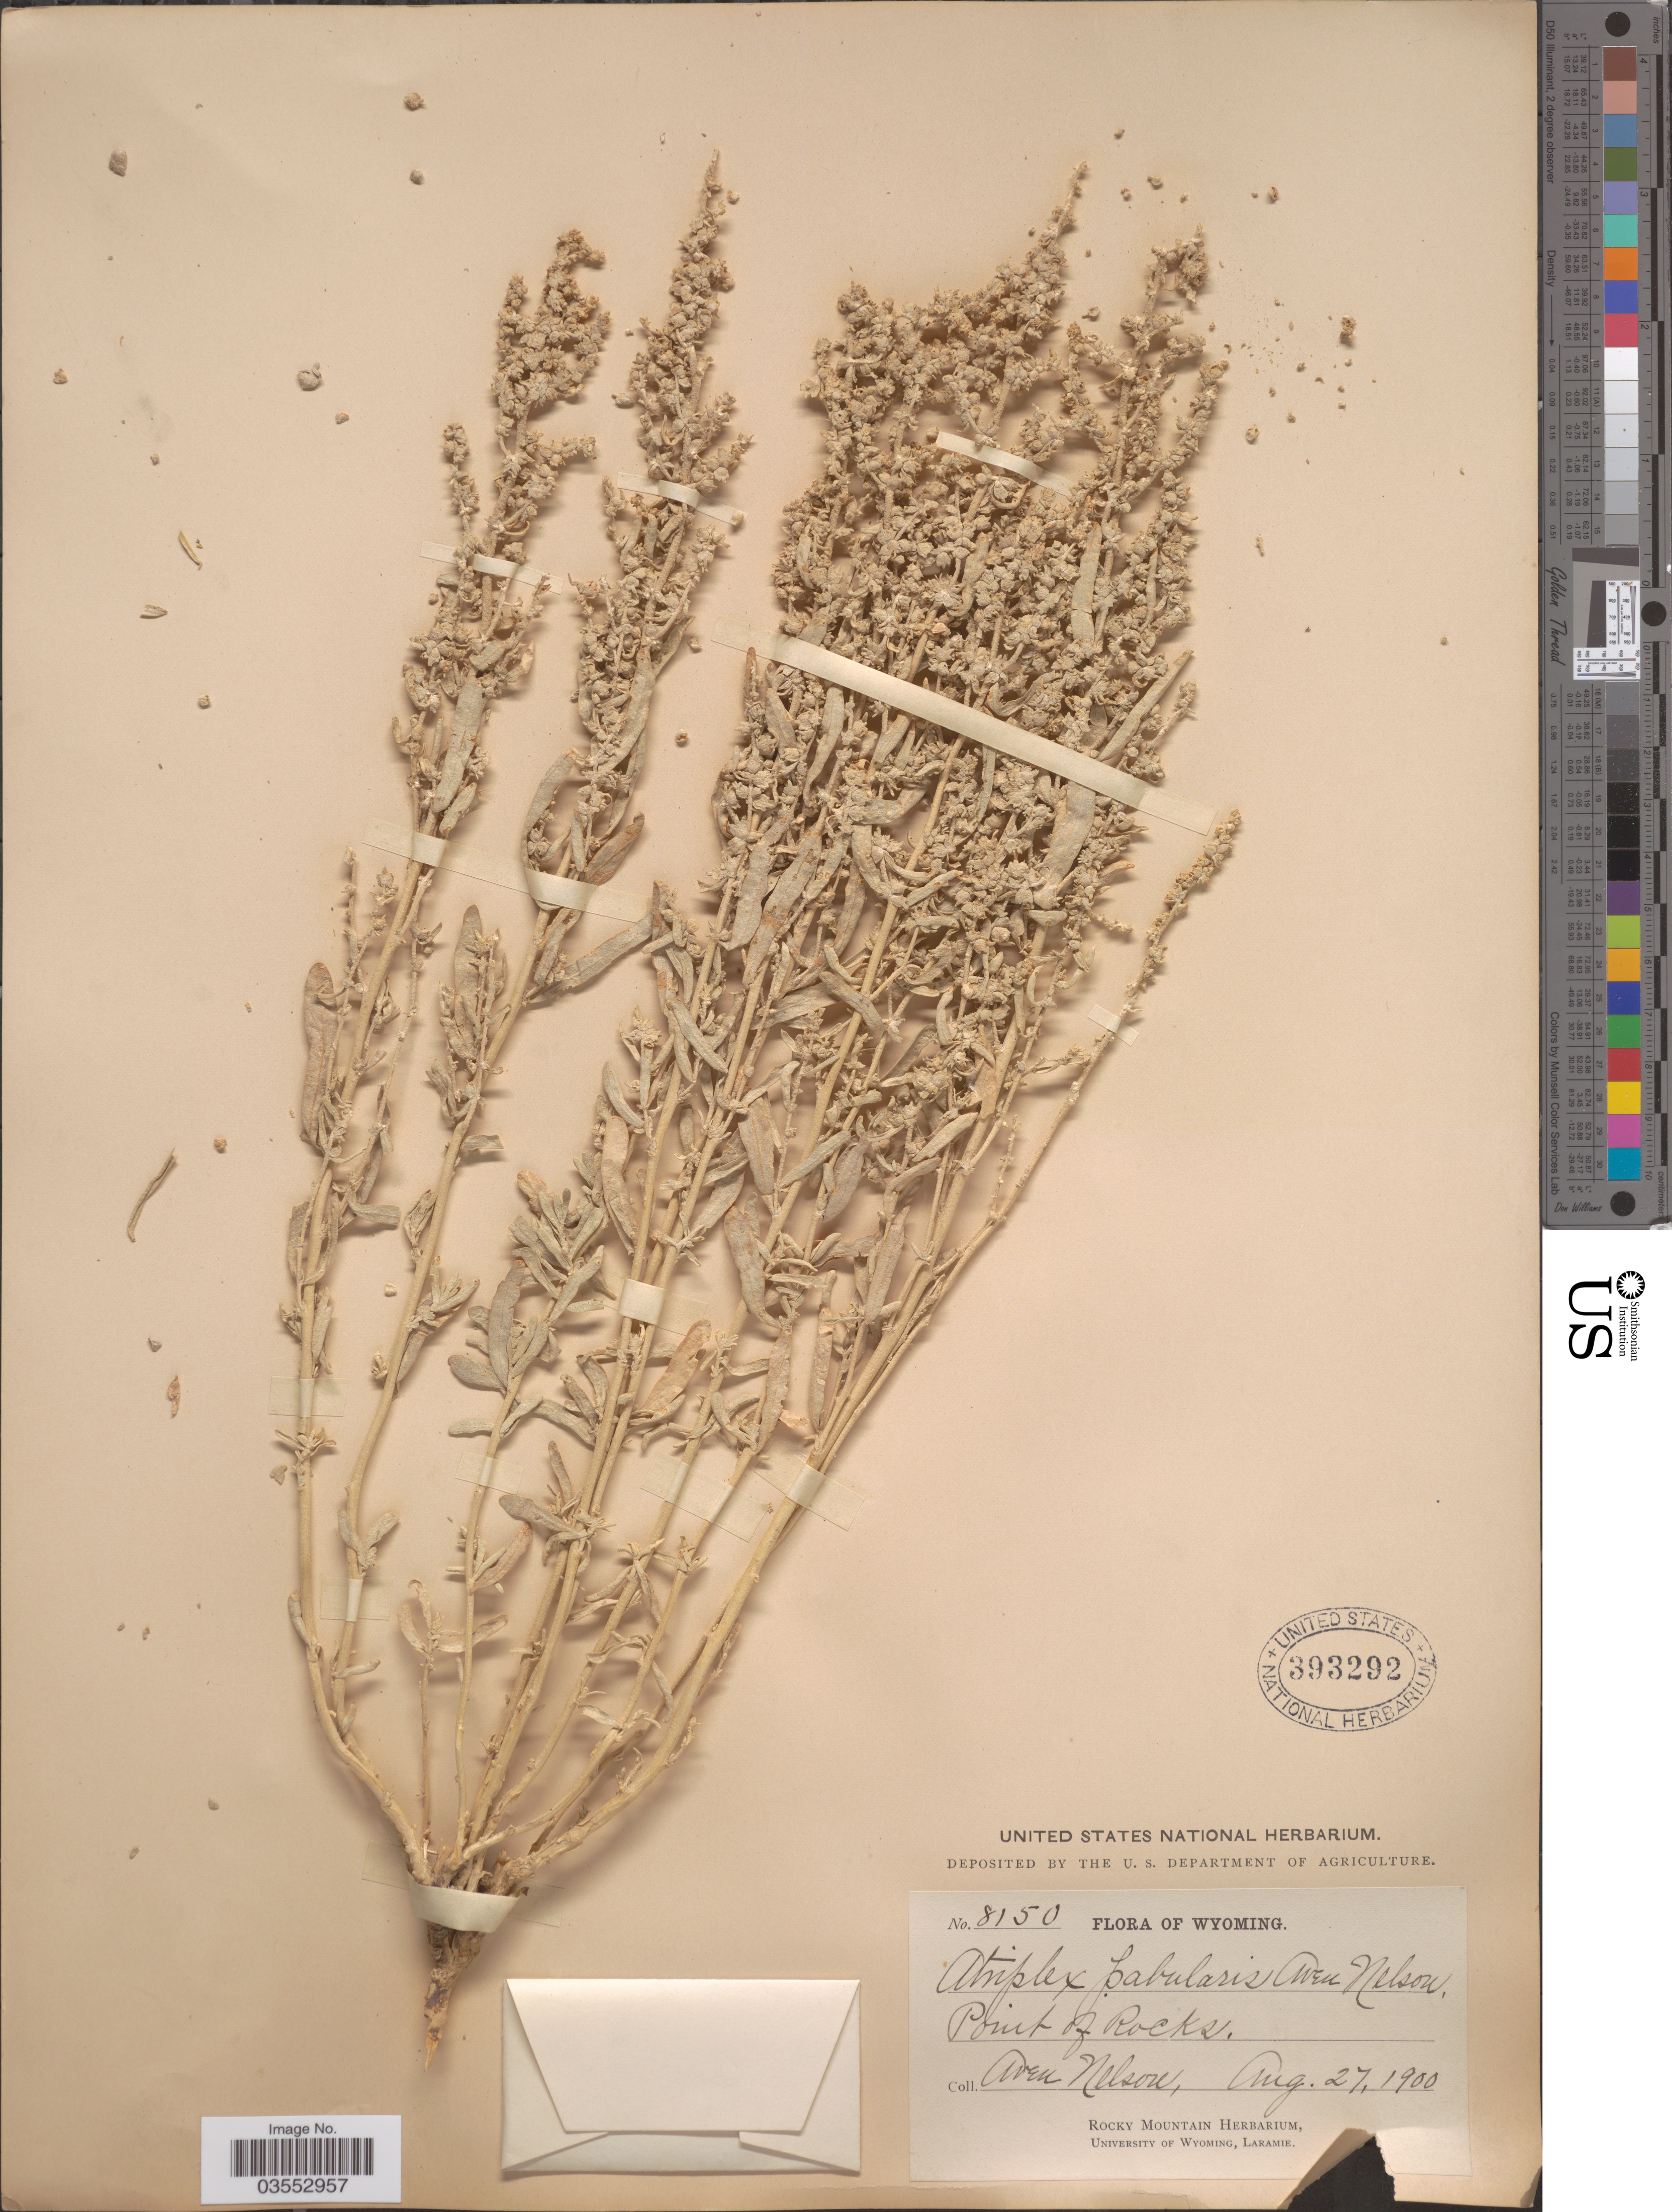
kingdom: Plantae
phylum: Tracheophyta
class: Magnoliopsida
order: Caryophyllales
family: Amaranthaceae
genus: Atriplex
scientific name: Atriplex tridentata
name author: Kuntze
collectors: A. Nelson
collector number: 8150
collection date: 1900-08-27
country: United States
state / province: Wyoming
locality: Point of Rocks.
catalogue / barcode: US 393292